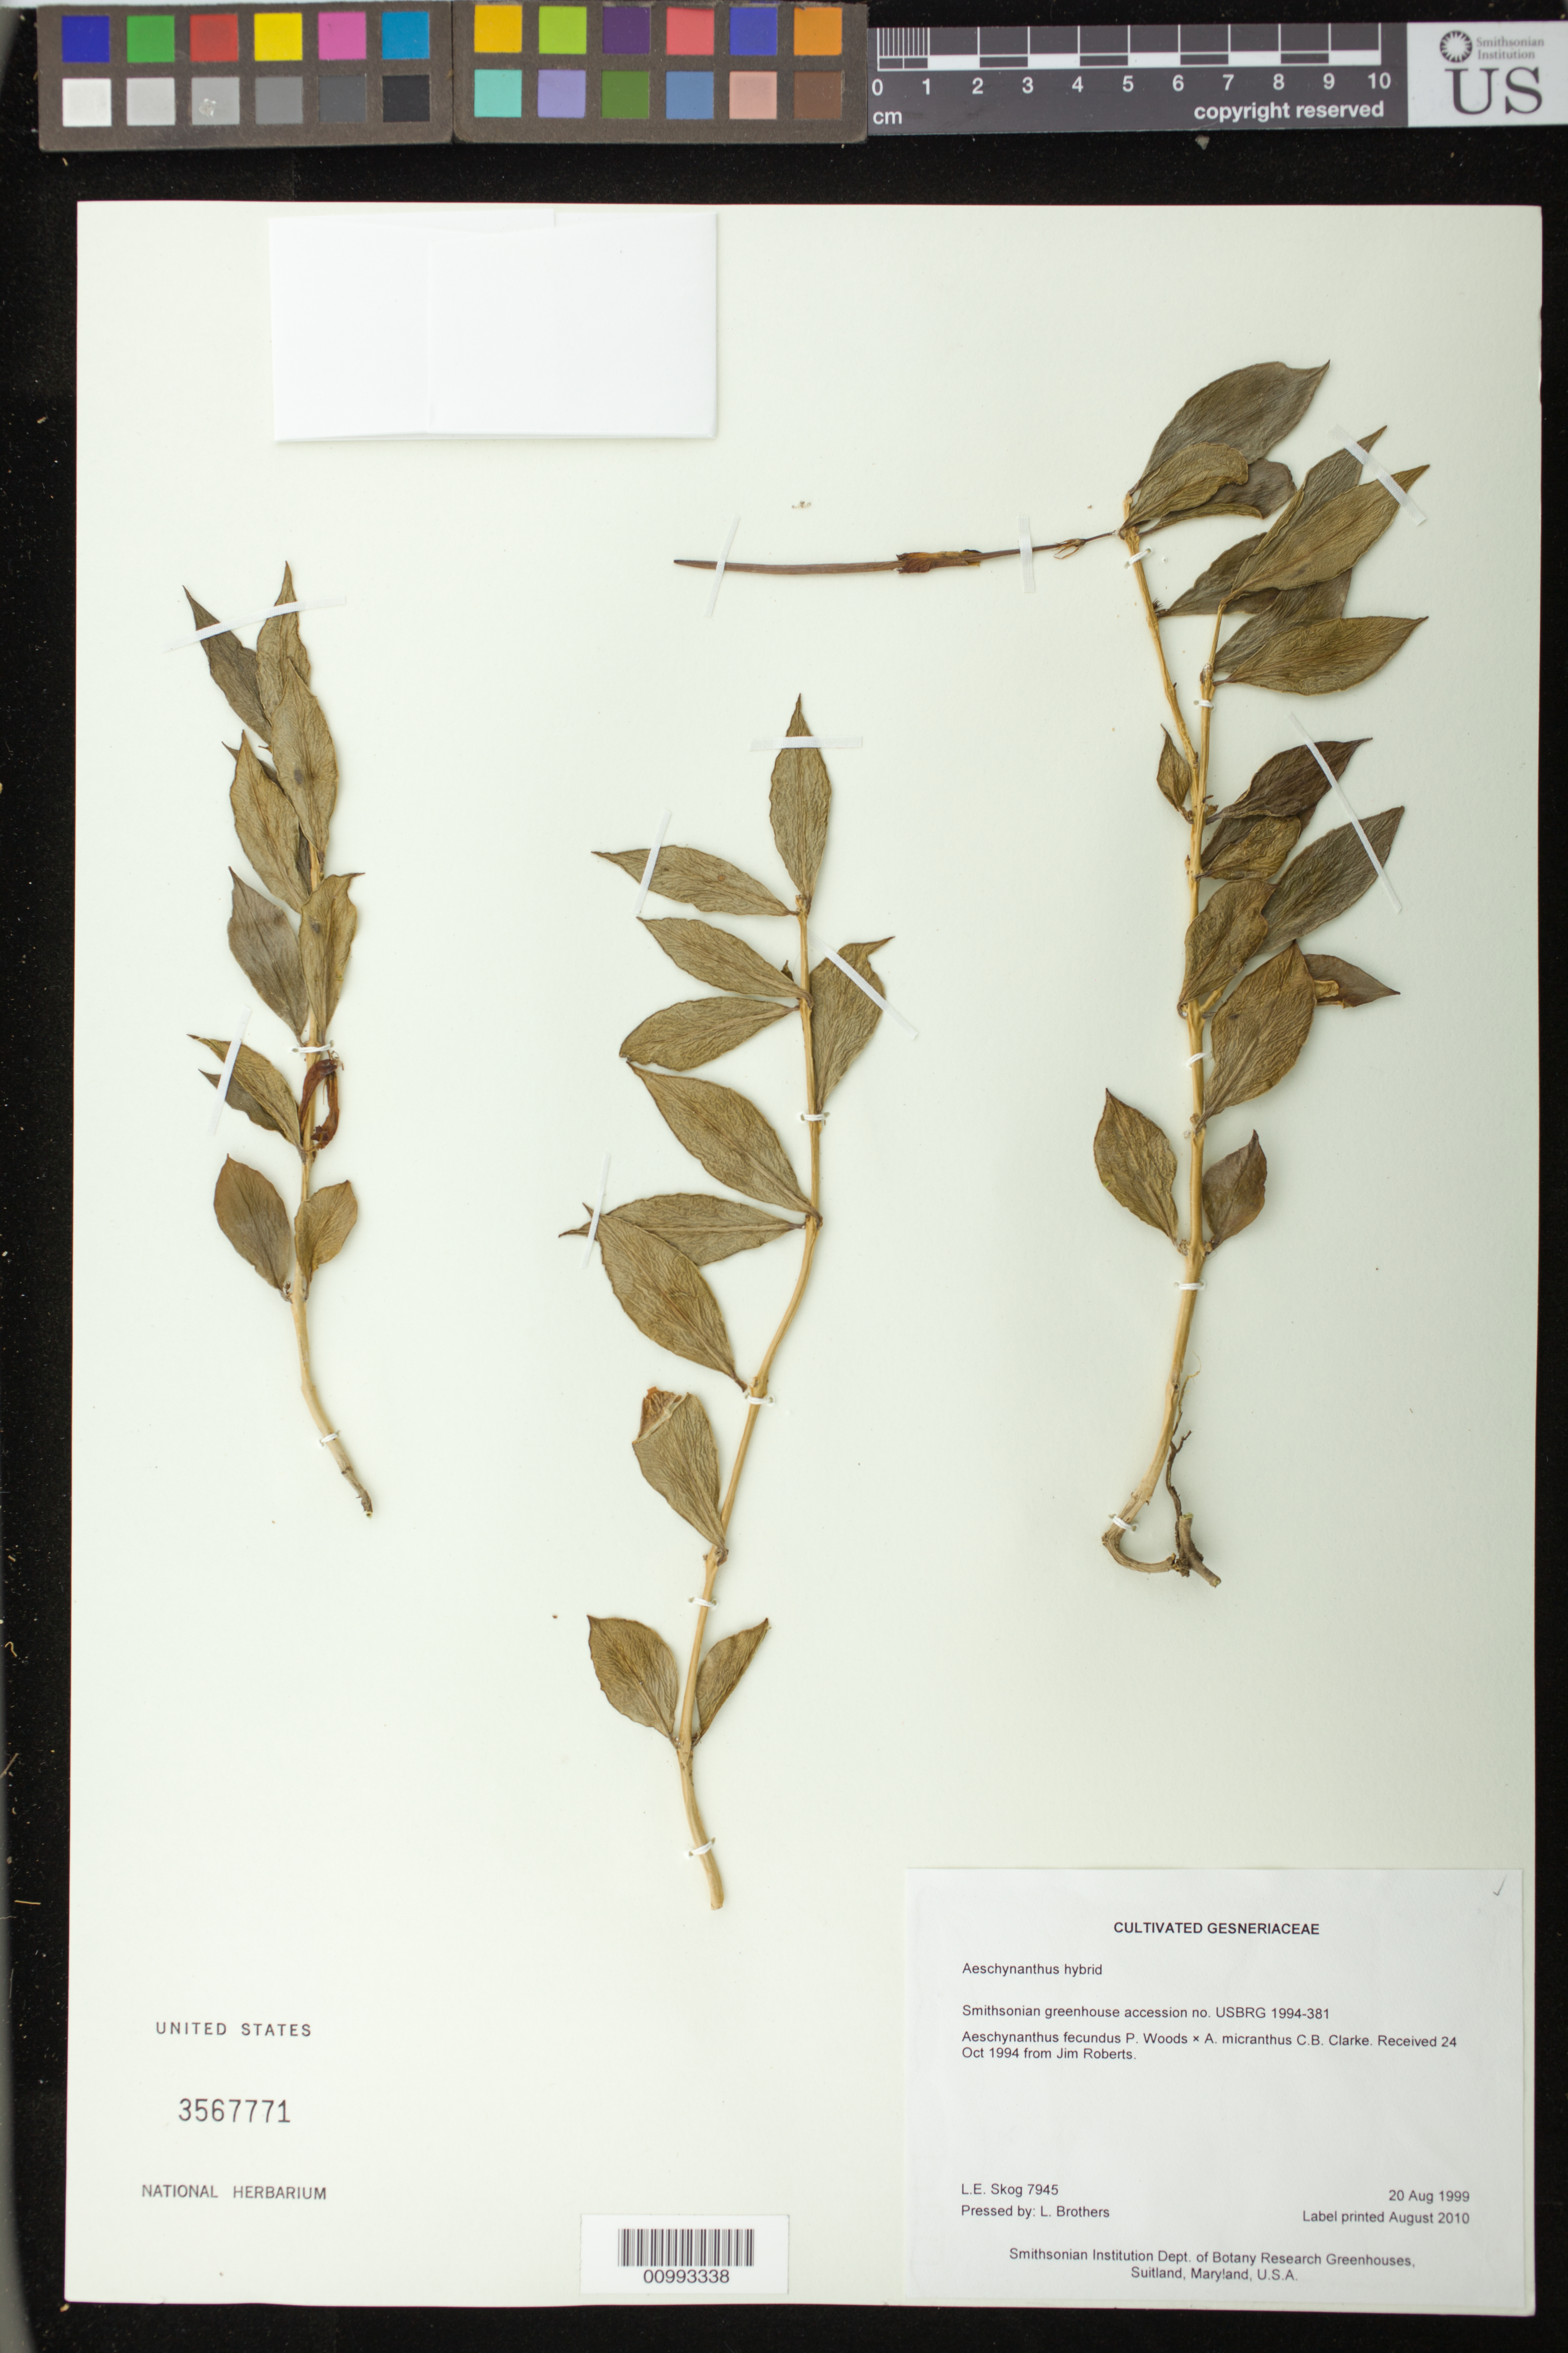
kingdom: Plantae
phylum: Tracheophyta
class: Magnoliopsida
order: Lamiales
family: Gesneriaceae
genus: Aeschynanthus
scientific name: Aeschynanthus hybrid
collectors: L. E. Skog & L. Brothers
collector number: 7945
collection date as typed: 20 Aug 1999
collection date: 1999-08-20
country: United States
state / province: Maryland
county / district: Prince George's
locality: Smithsonian Institution Dept. of Botany Research Greenhouses, Suitland, Maryland, U.S.A.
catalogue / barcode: US 3567771